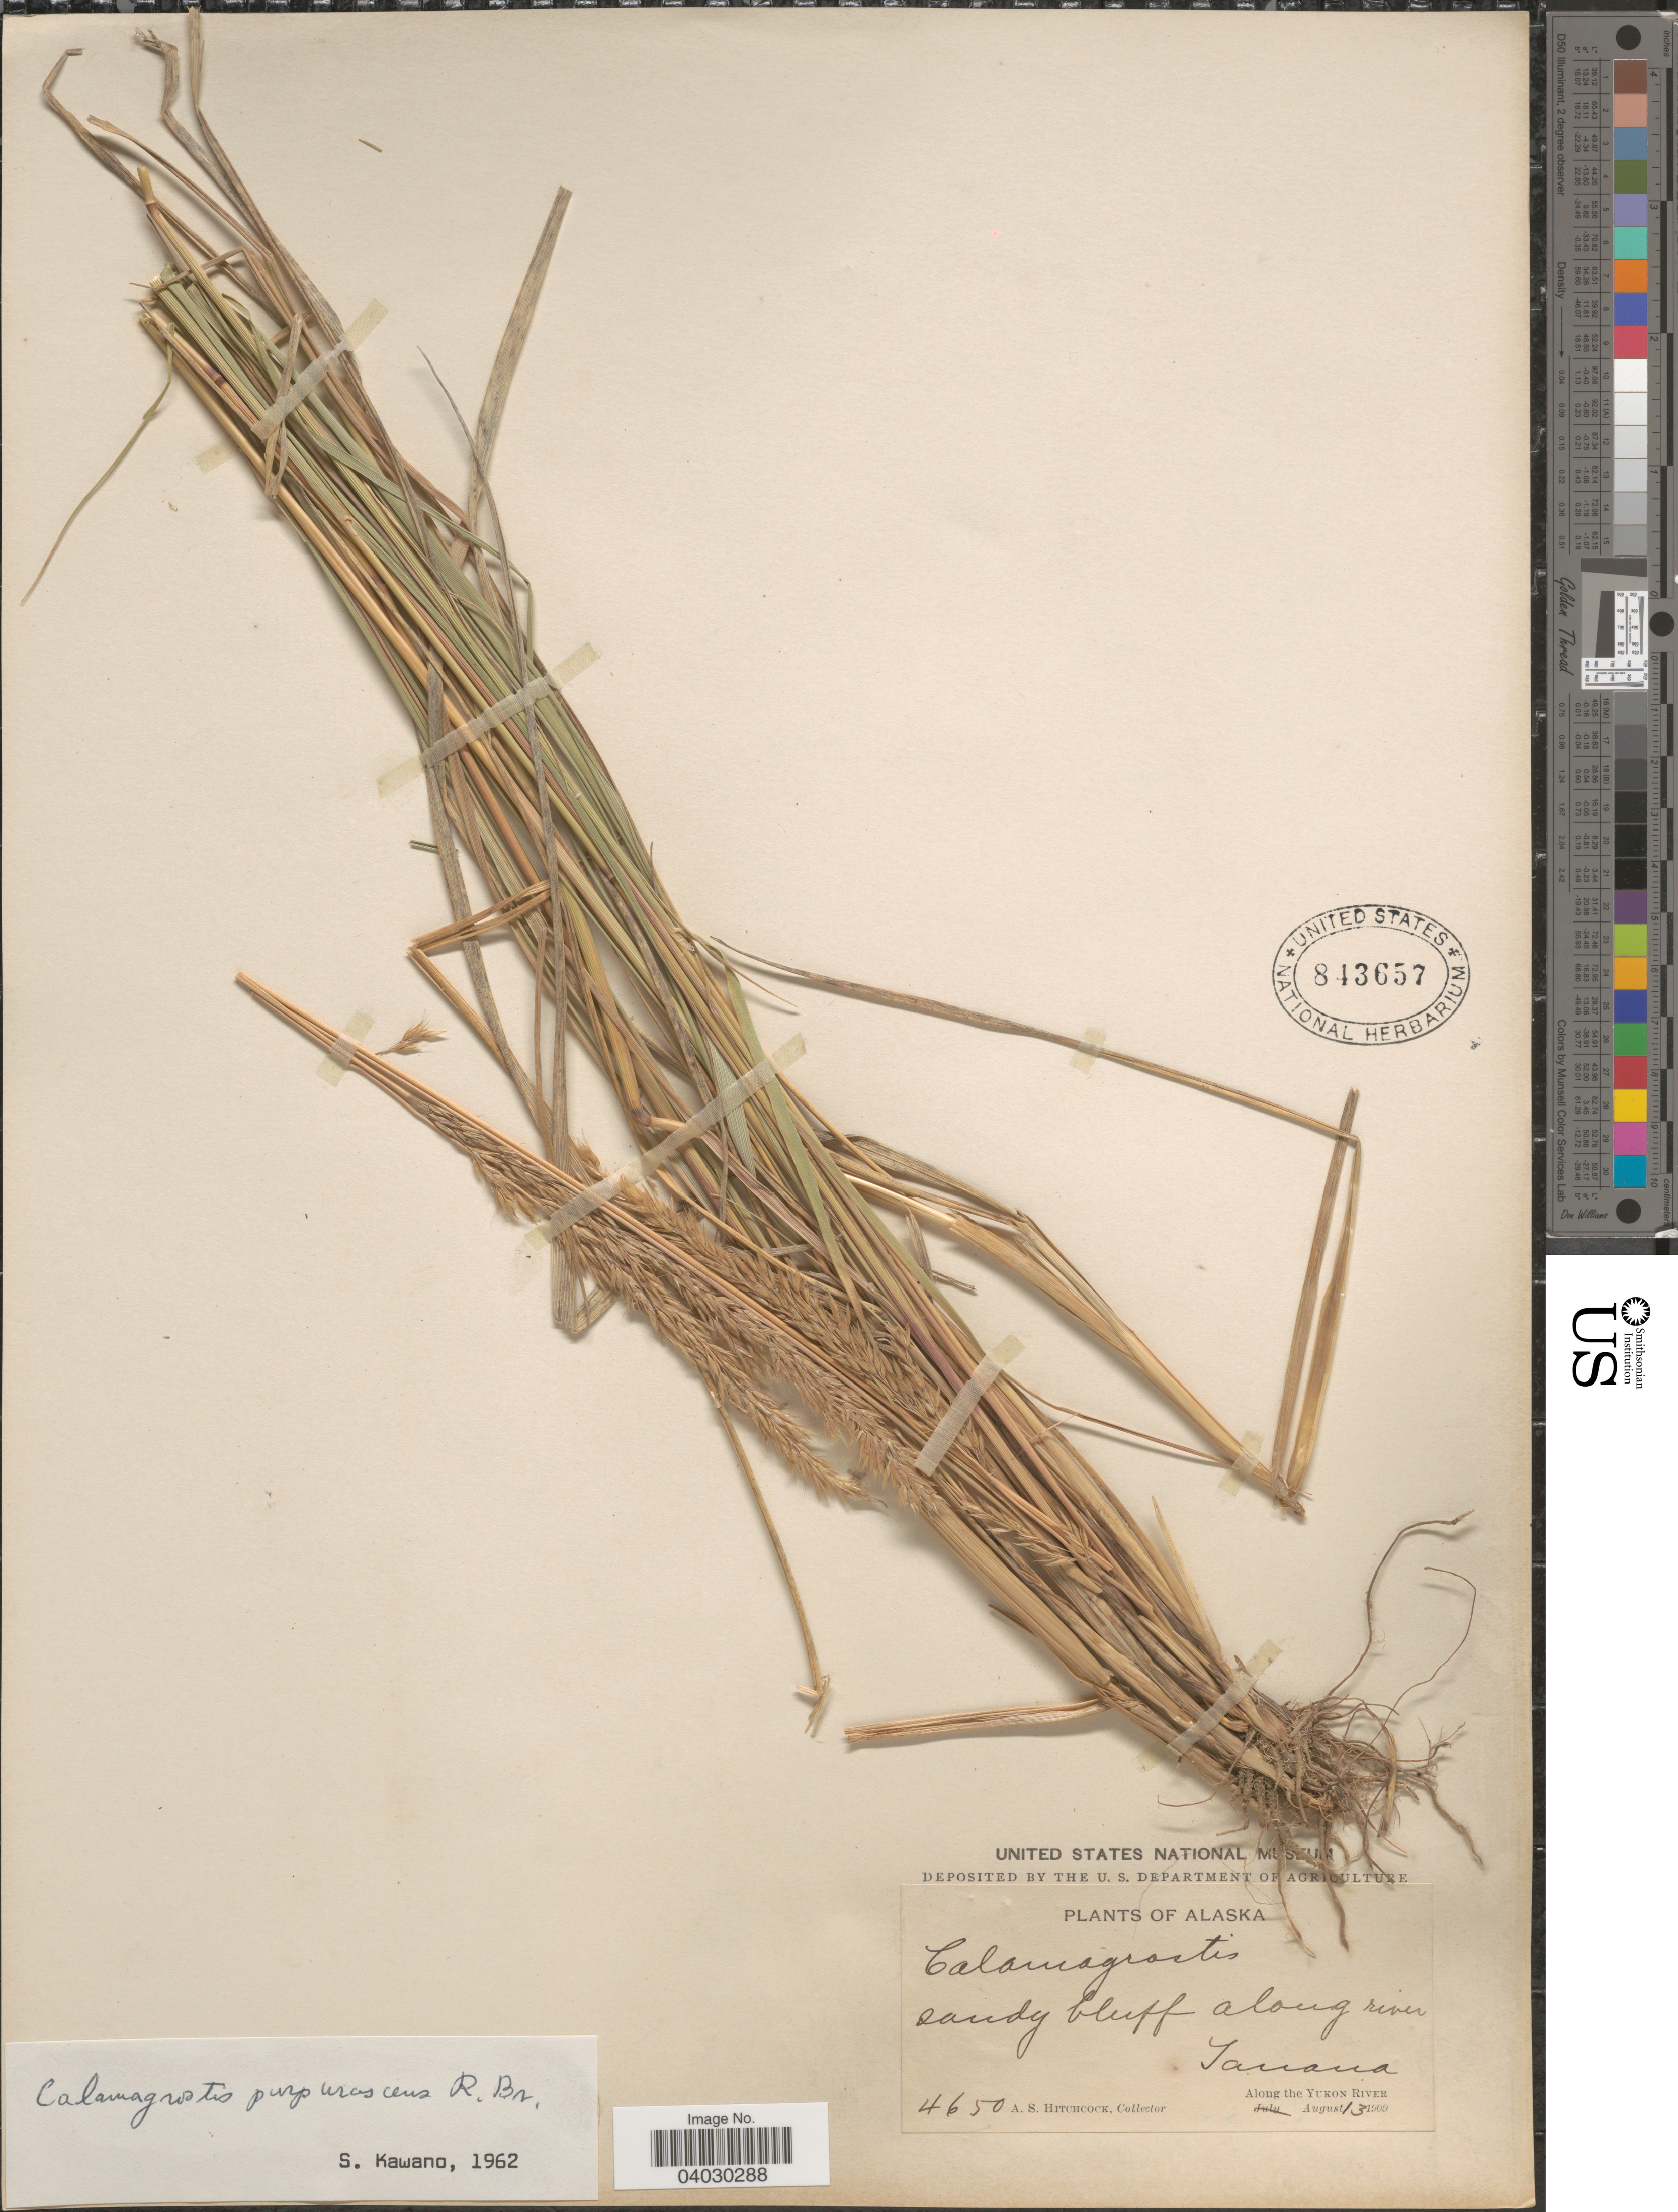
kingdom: Plantae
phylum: Tracheophyta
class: Liliopsida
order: Poales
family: Poaceae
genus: Calamagrostis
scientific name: Calamagrostis purpurascens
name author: R. Br.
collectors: A. S. Hitchcock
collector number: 4650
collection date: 1909-08-13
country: United States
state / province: Alaska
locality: Along river Tanana. Along the Yukon River.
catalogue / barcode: US 843657